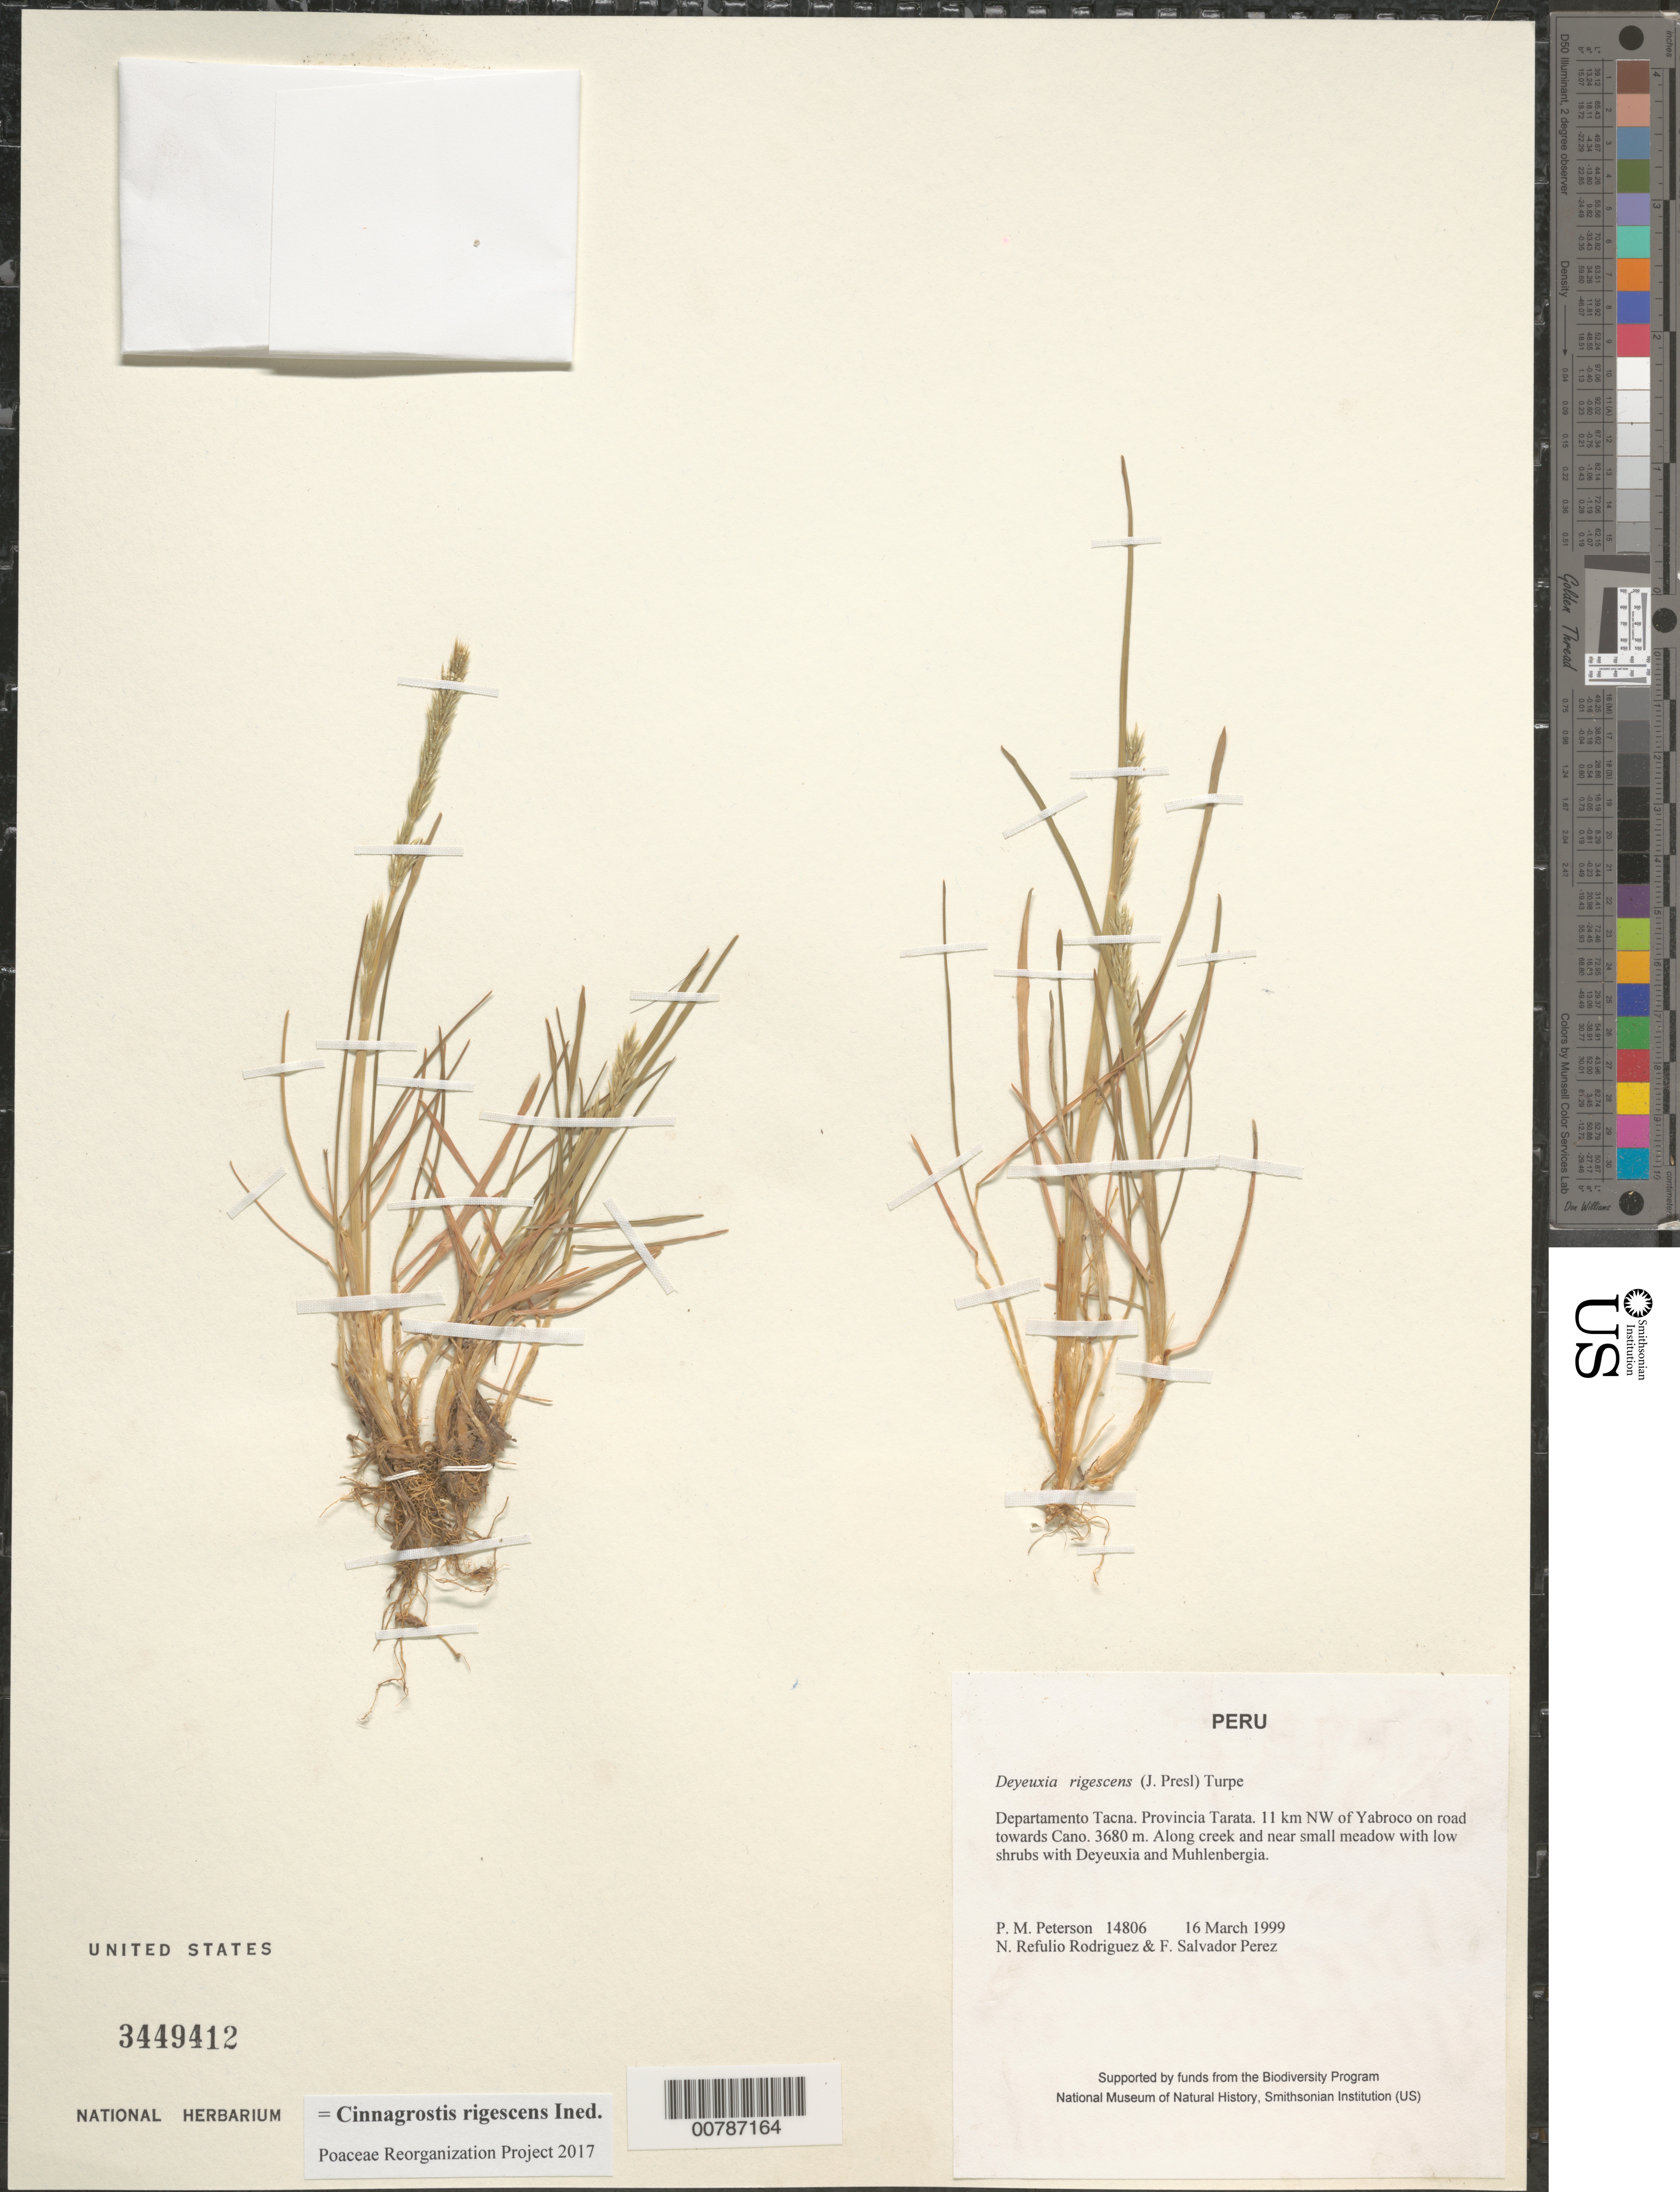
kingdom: Plantae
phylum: Tracheophyta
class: Liliopsida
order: Poales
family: Poaceae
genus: Cinnagrostis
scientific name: Cinnagrostis rigescens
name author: (J. Presl) P.M. Peterson et al.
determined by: Poaceae Reorganization Project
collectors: P. M. Peterson, N. Refulio-Rodríguez & F. Salvador Perez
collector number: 14806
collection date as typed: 16 Mar 1999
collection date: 1999-03-16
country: Peru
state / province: Tacna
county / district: Tarata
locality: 11 km NW of Yabroco on road towards Cano.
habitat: Along creek and near small meadow with low shrubs with Deyeuxia and Muhlenbergia.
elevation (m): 3680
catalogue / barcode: US 3449412